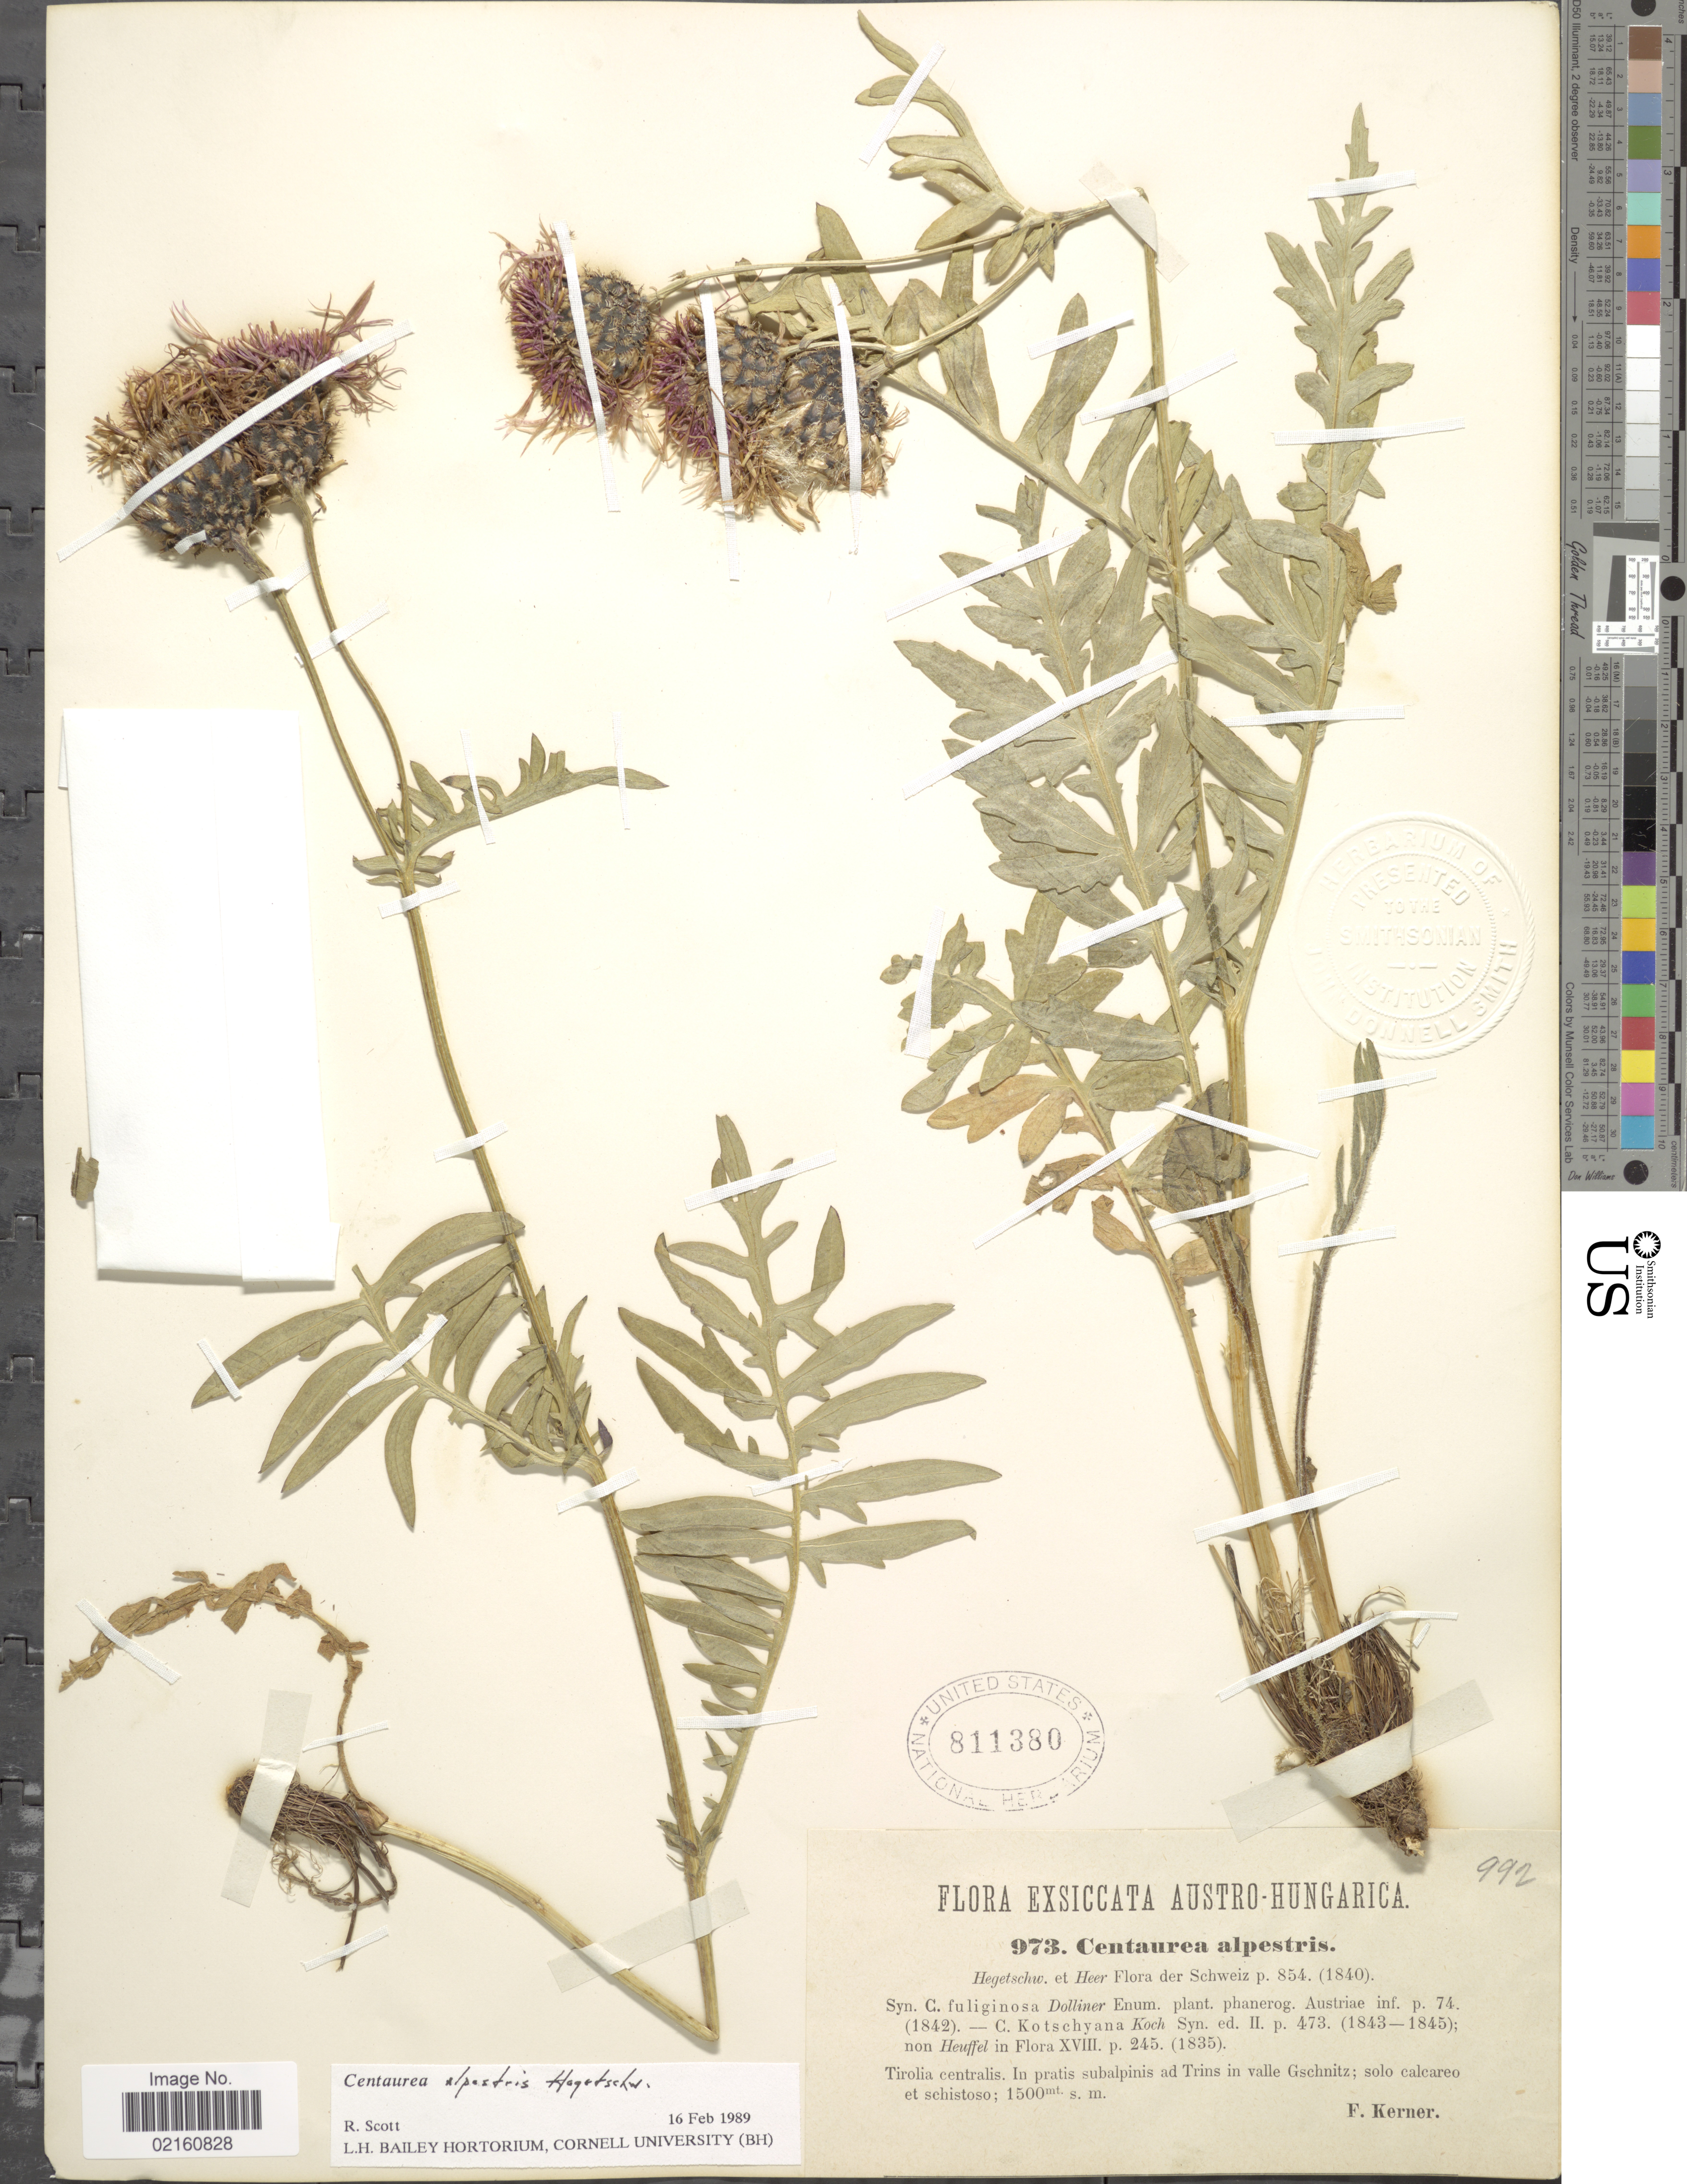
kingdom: Plantae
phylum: Tracheophyta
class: Magnoliopsida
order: Asterales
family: Asteraceae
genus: Centaurea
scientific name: Centaurea scabiosa subsp. alpestris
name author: (Hegetschw.) Nyman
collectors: F. Kerner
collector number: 973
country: Austria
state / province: Tirol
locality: Austro-Hungarica, , Tirolia centralis, ad Trins in valle Gschnitz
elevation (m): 1500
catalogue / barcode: US 811380